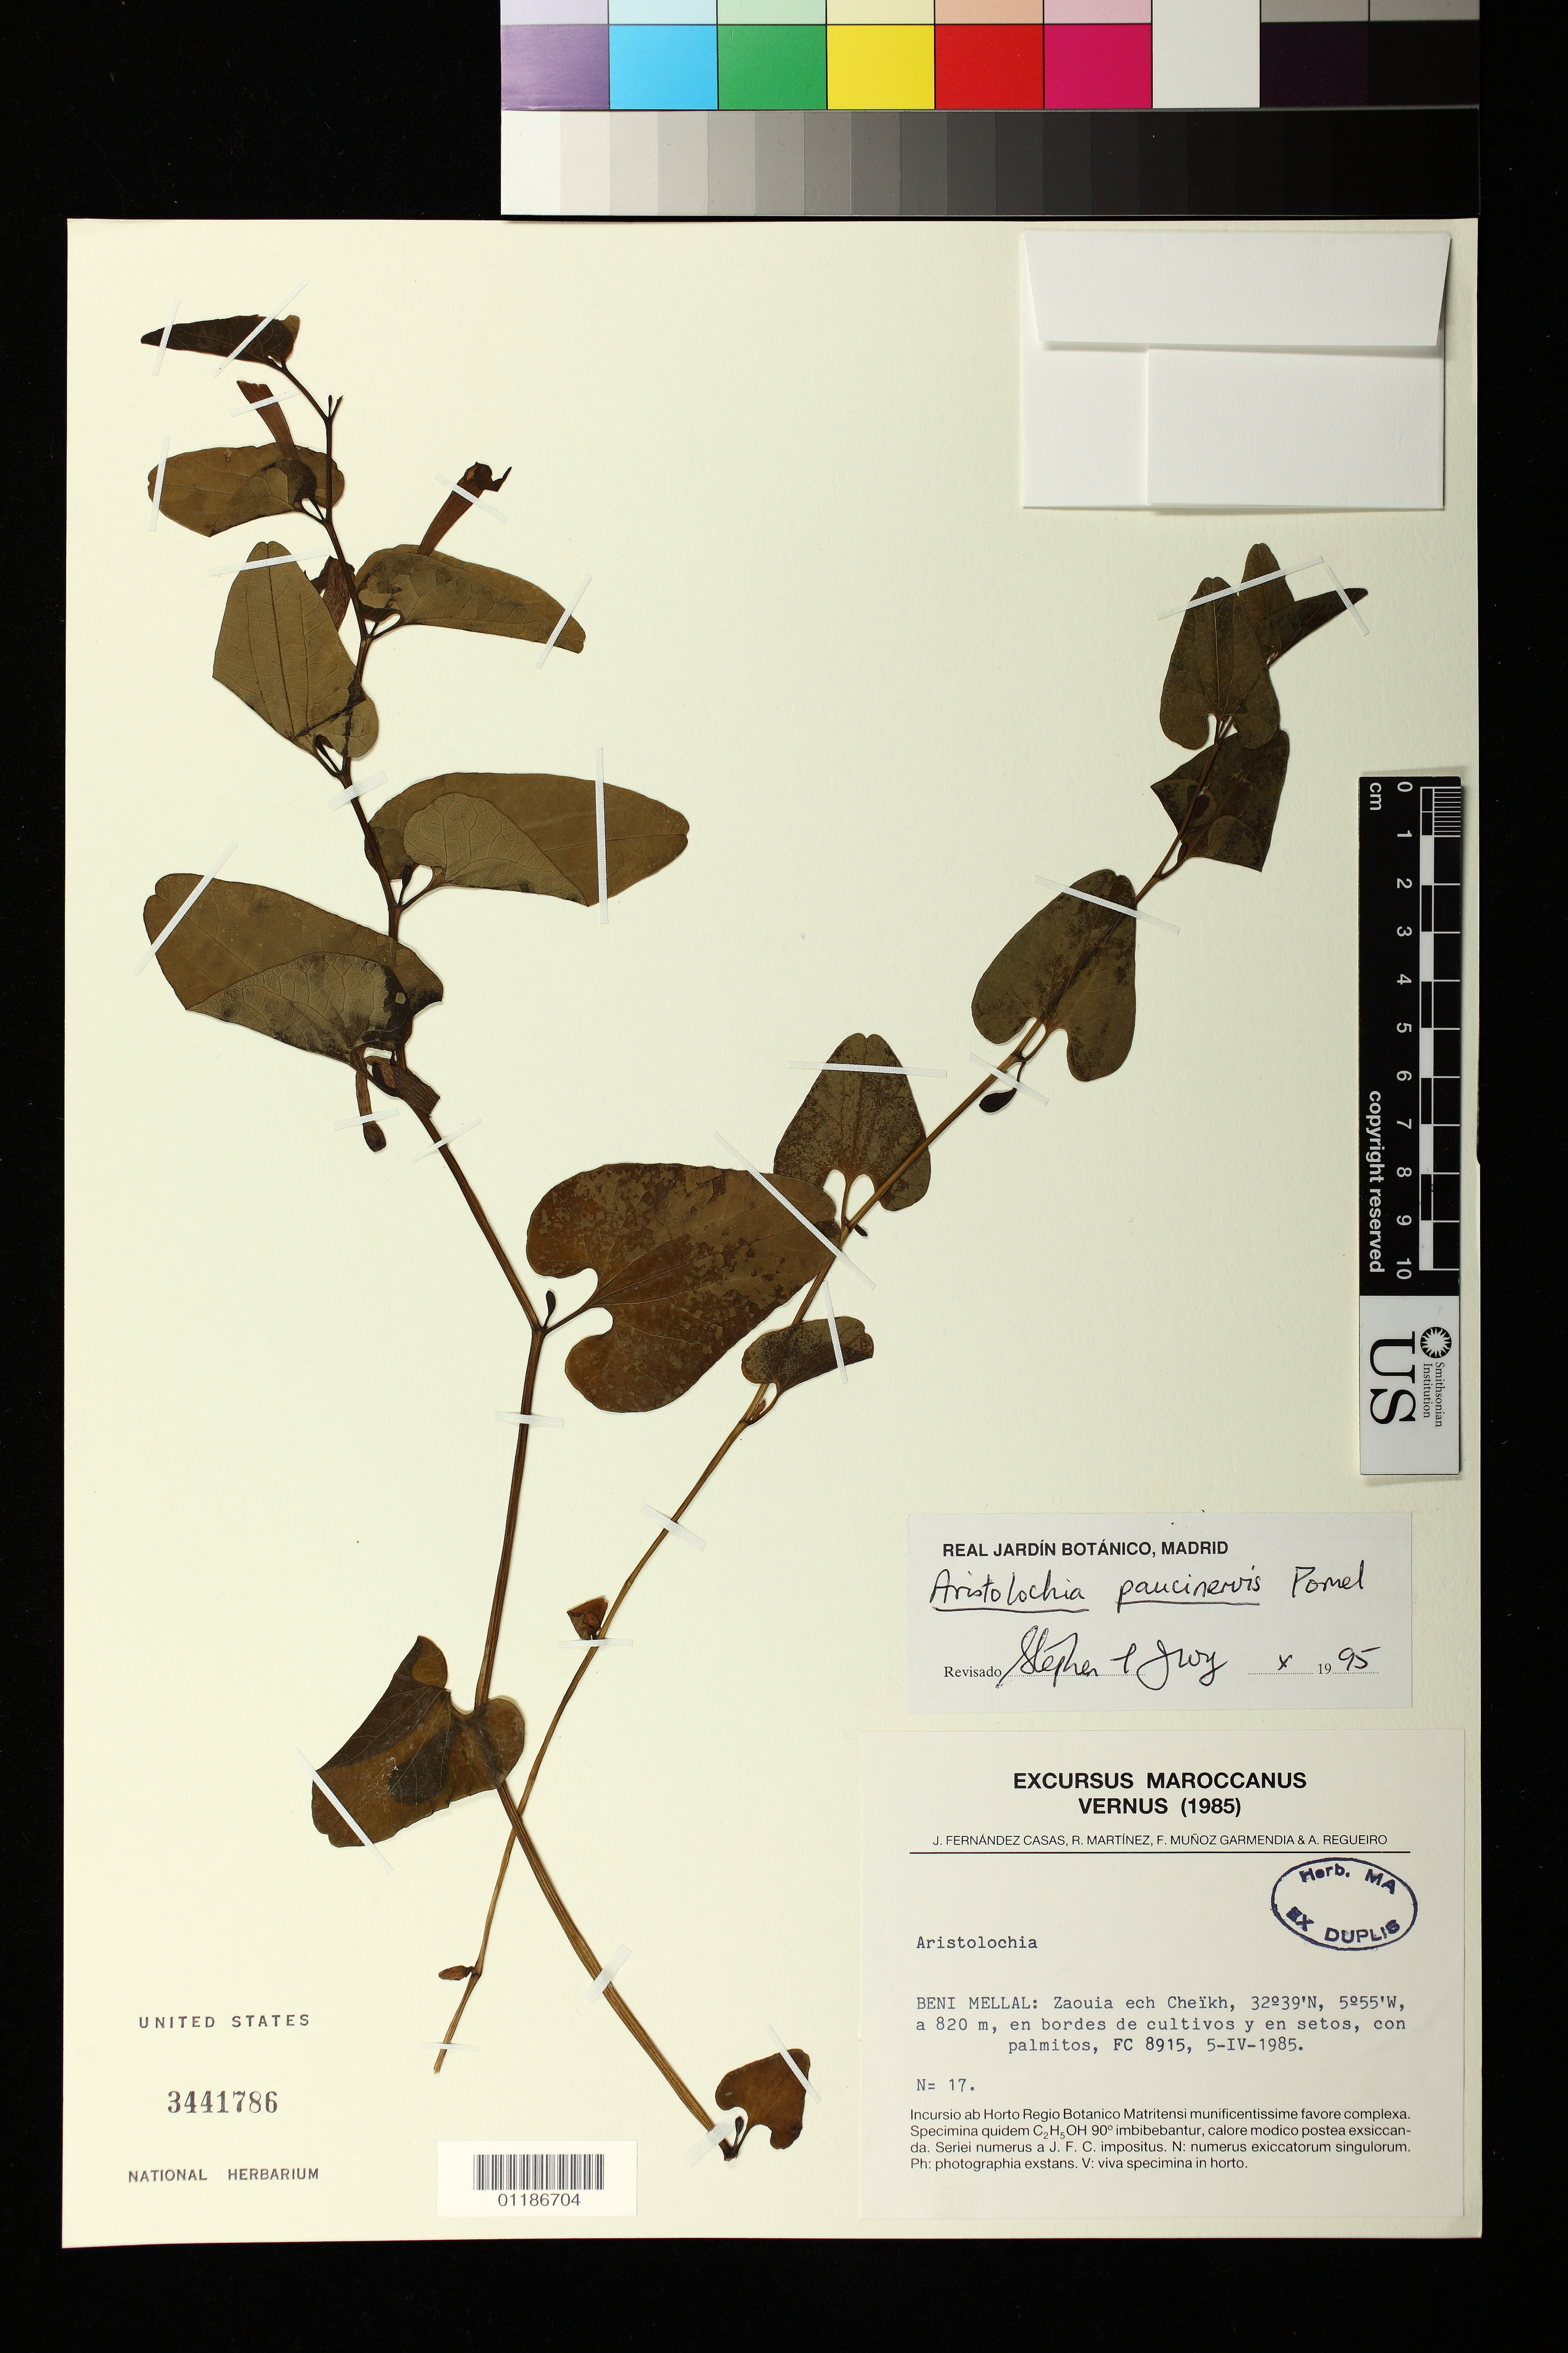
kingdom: Plantae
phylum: Tracheophyta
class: Magnoliopsida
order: Piperales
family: Aristolochiaceae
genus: Aristolochia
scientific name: Aristolochia paucinervis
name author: Pomel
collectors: F. J. Fernández Casas, R. Martinez, F. Muñoz Garmendia & A. Regueiro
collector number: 17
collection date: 1985-05-05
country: Morocco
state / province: Tadla-Azilal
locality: Beni Mellal: Zaouia ech Cheikh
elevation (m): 820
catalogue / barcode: US 3441786